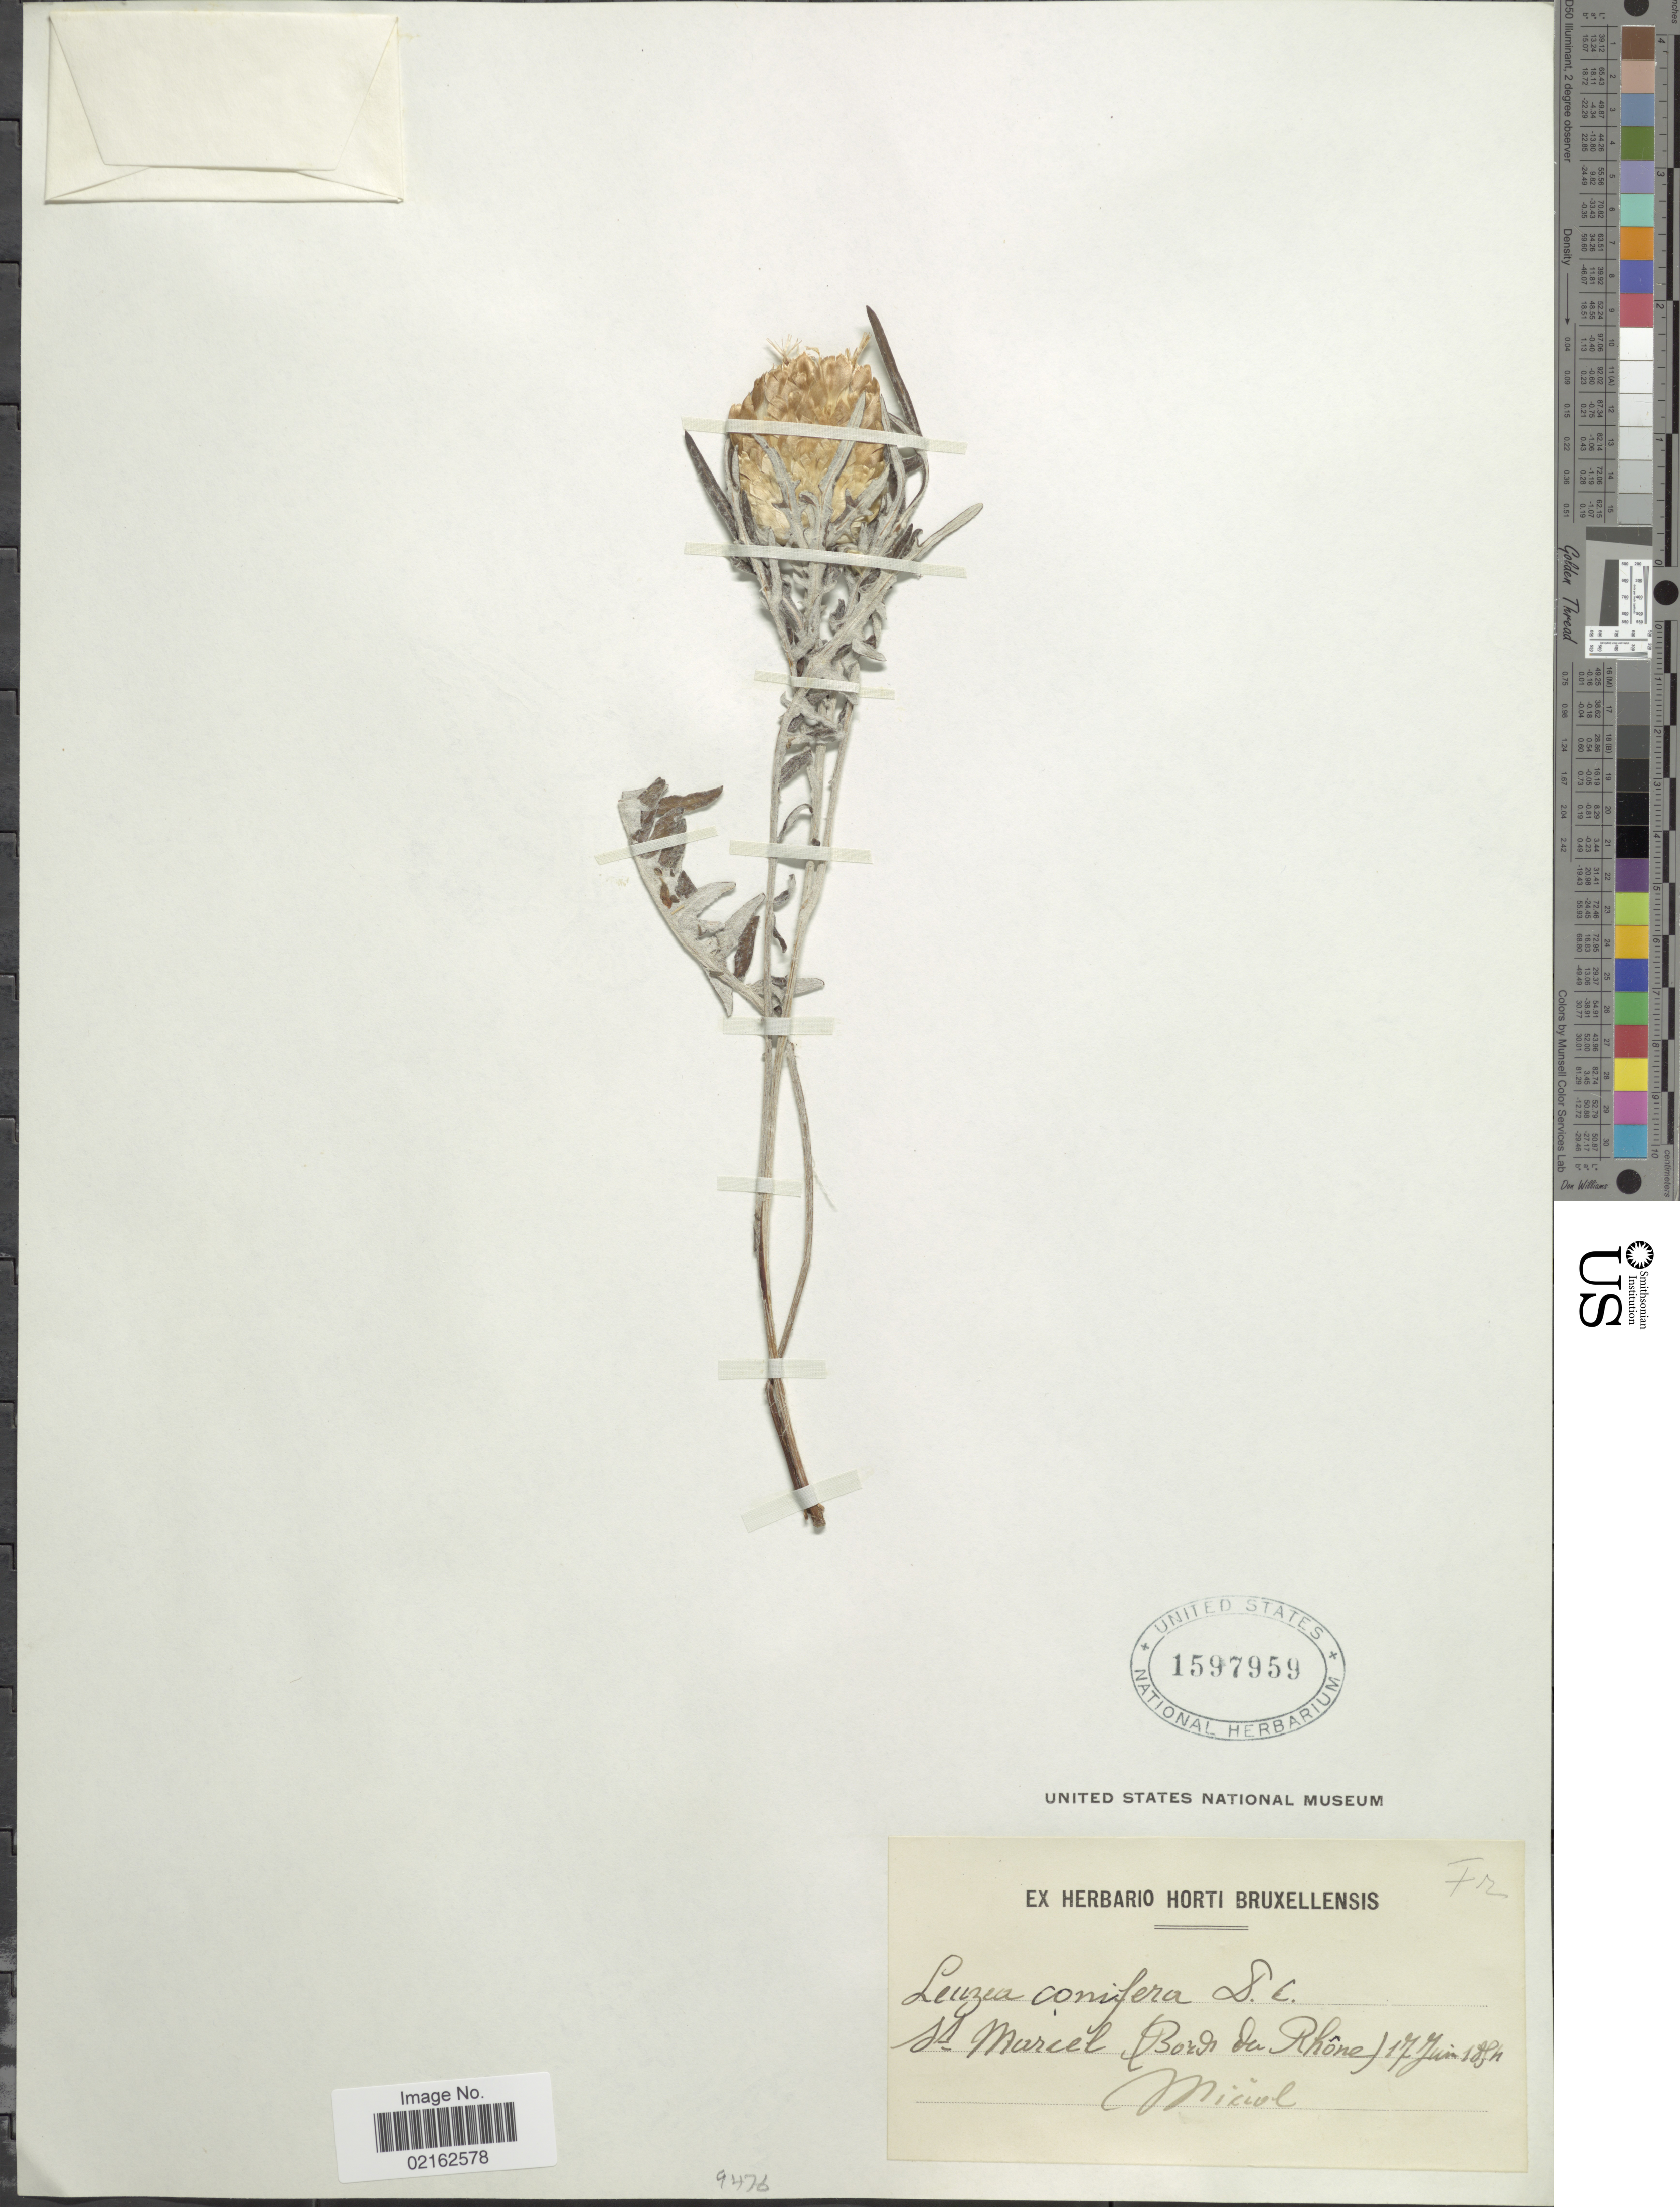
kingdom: Plantae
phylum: Tracheophyta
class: Magnoliopsida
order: Asterales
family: Asteraceae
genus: Leuzea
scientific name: Leuzea conifera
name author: (L.) DC.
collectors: -. Miciol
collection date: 1854-06-17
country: France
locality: St. Marcel (Bords du Rhone)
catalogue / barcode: US 1597959